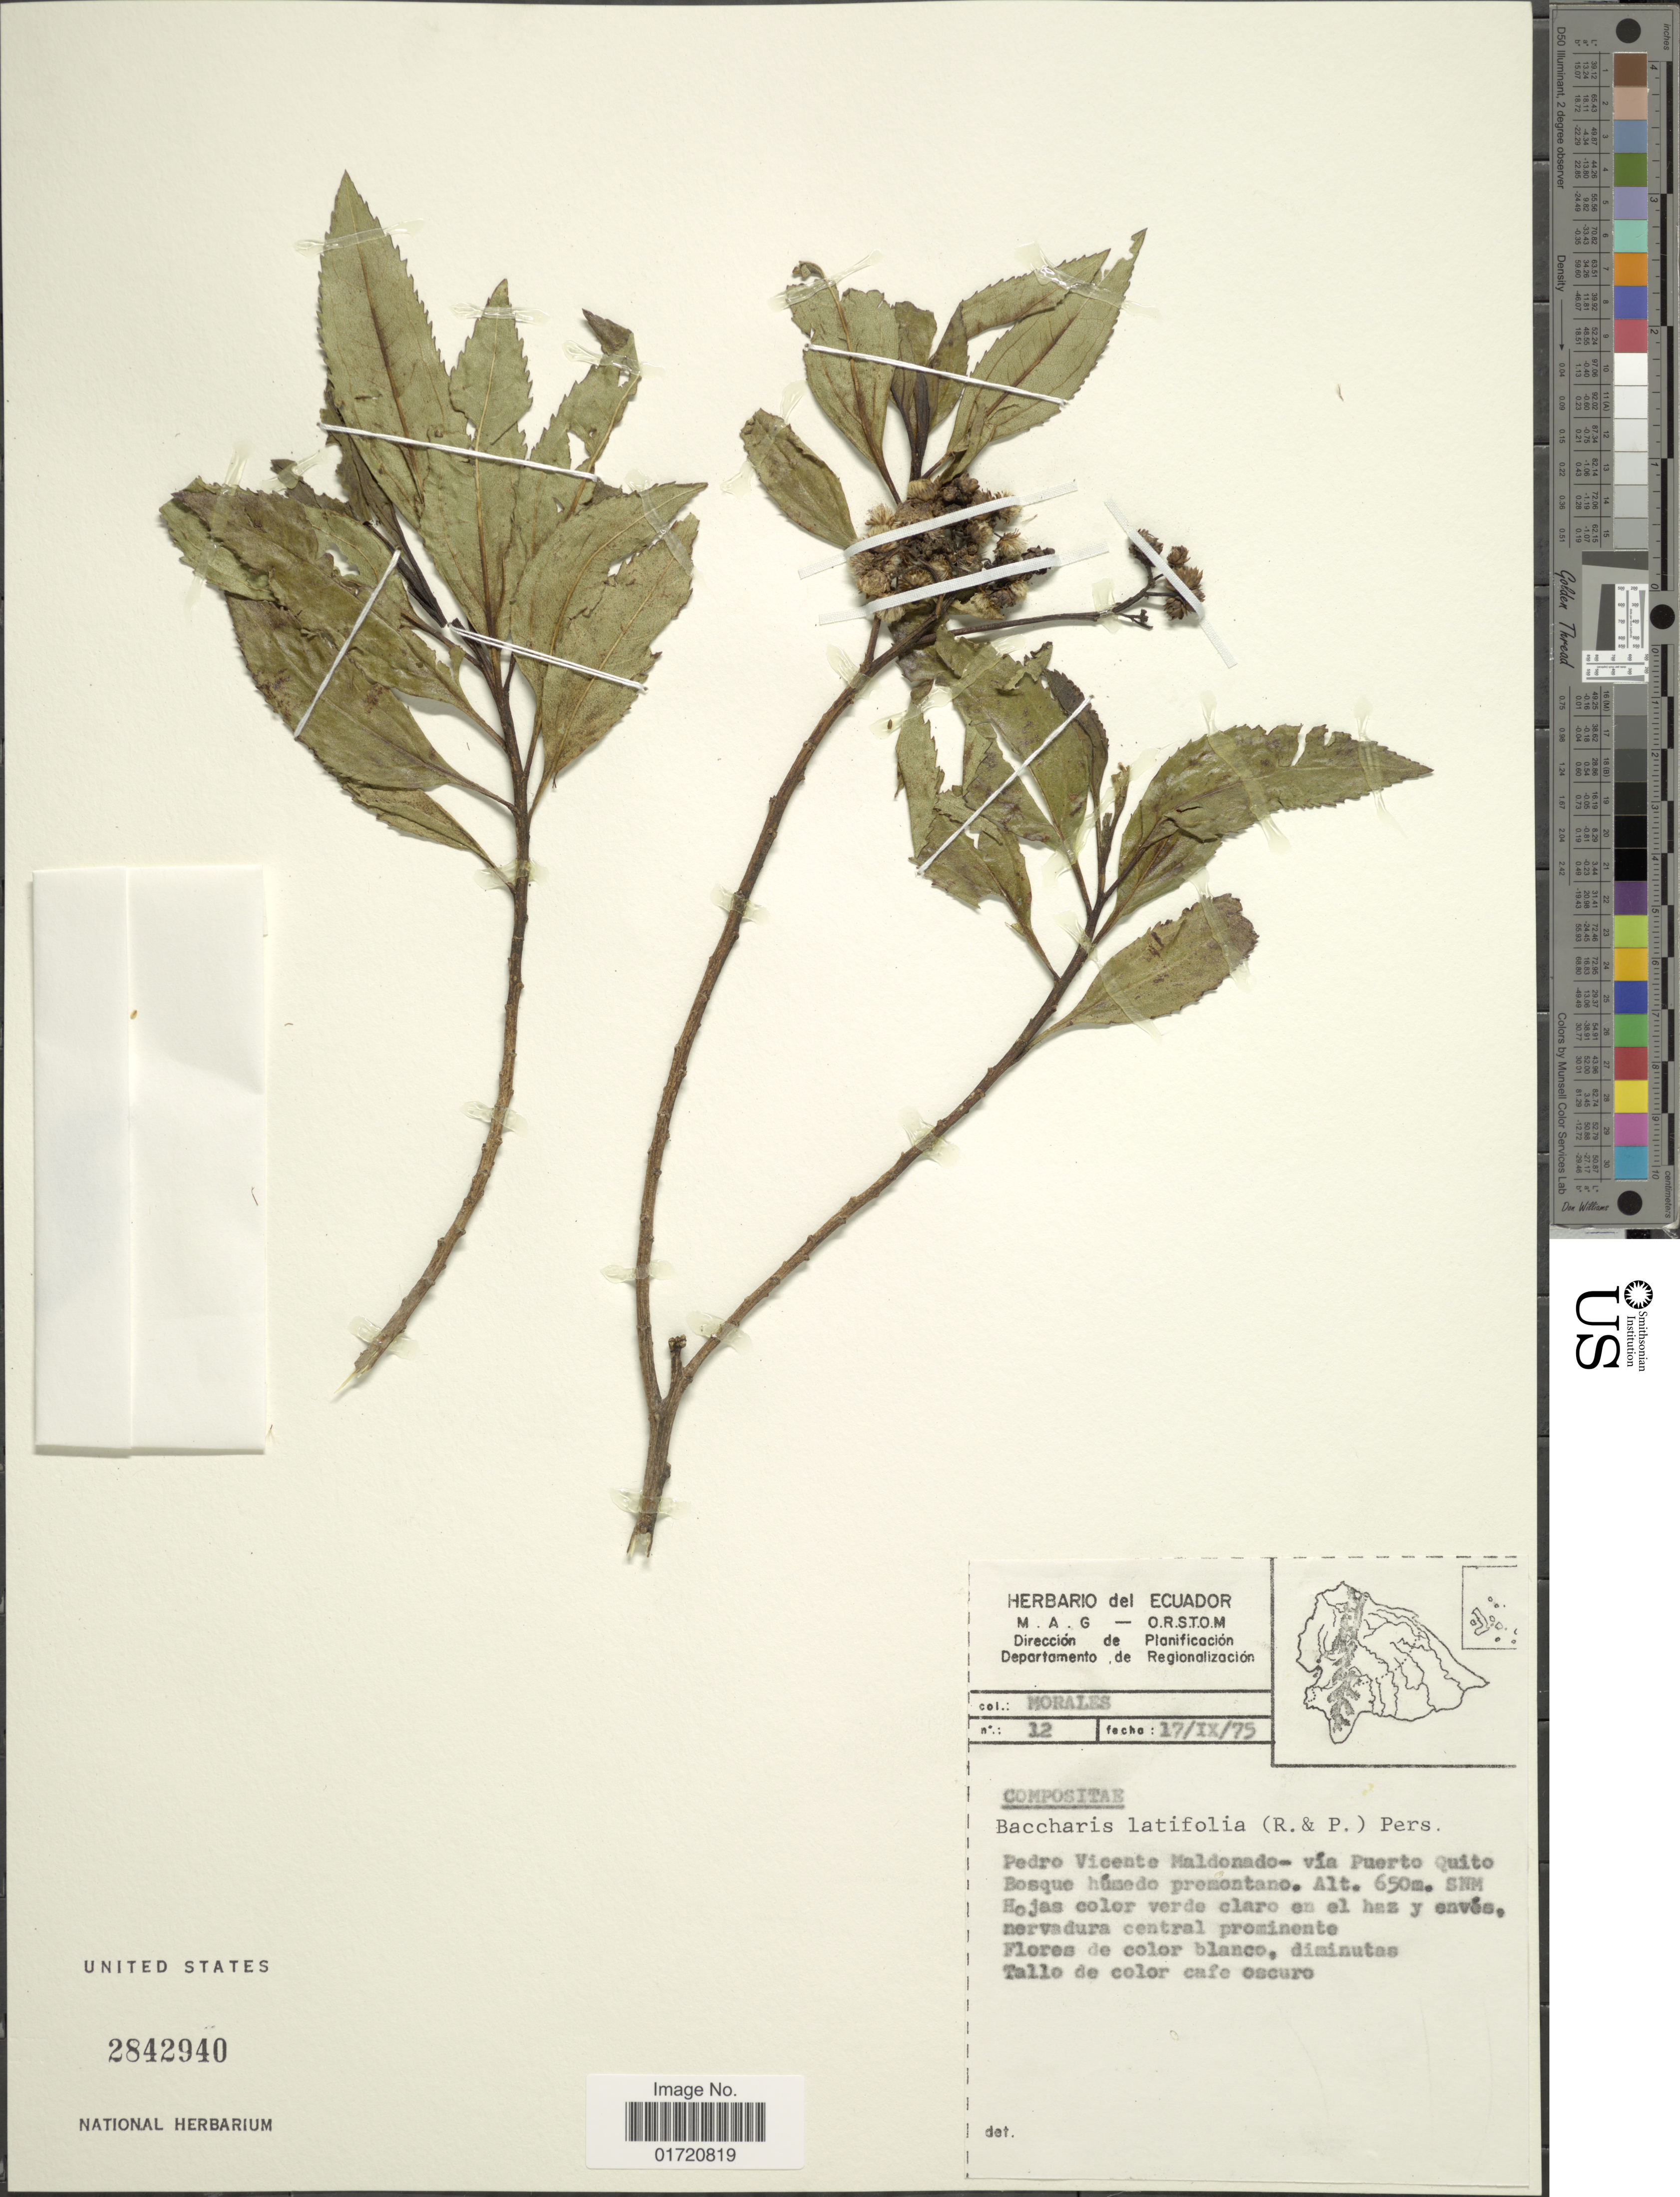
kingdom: Plantae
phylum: Tracheophyta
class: Magnoliopsida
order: Asterales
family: Asteraceae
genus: Baccharis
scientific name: Baccharis latifolia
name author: (Ruiz & Pav.) Pers.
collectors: -. Morales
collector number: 12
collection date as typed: Transcribed d/m/y: 17/9/75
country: Ecuador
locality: Pedro Vicente Maldonado-via Puerto Quito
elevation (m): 650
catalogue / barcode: US 2842940